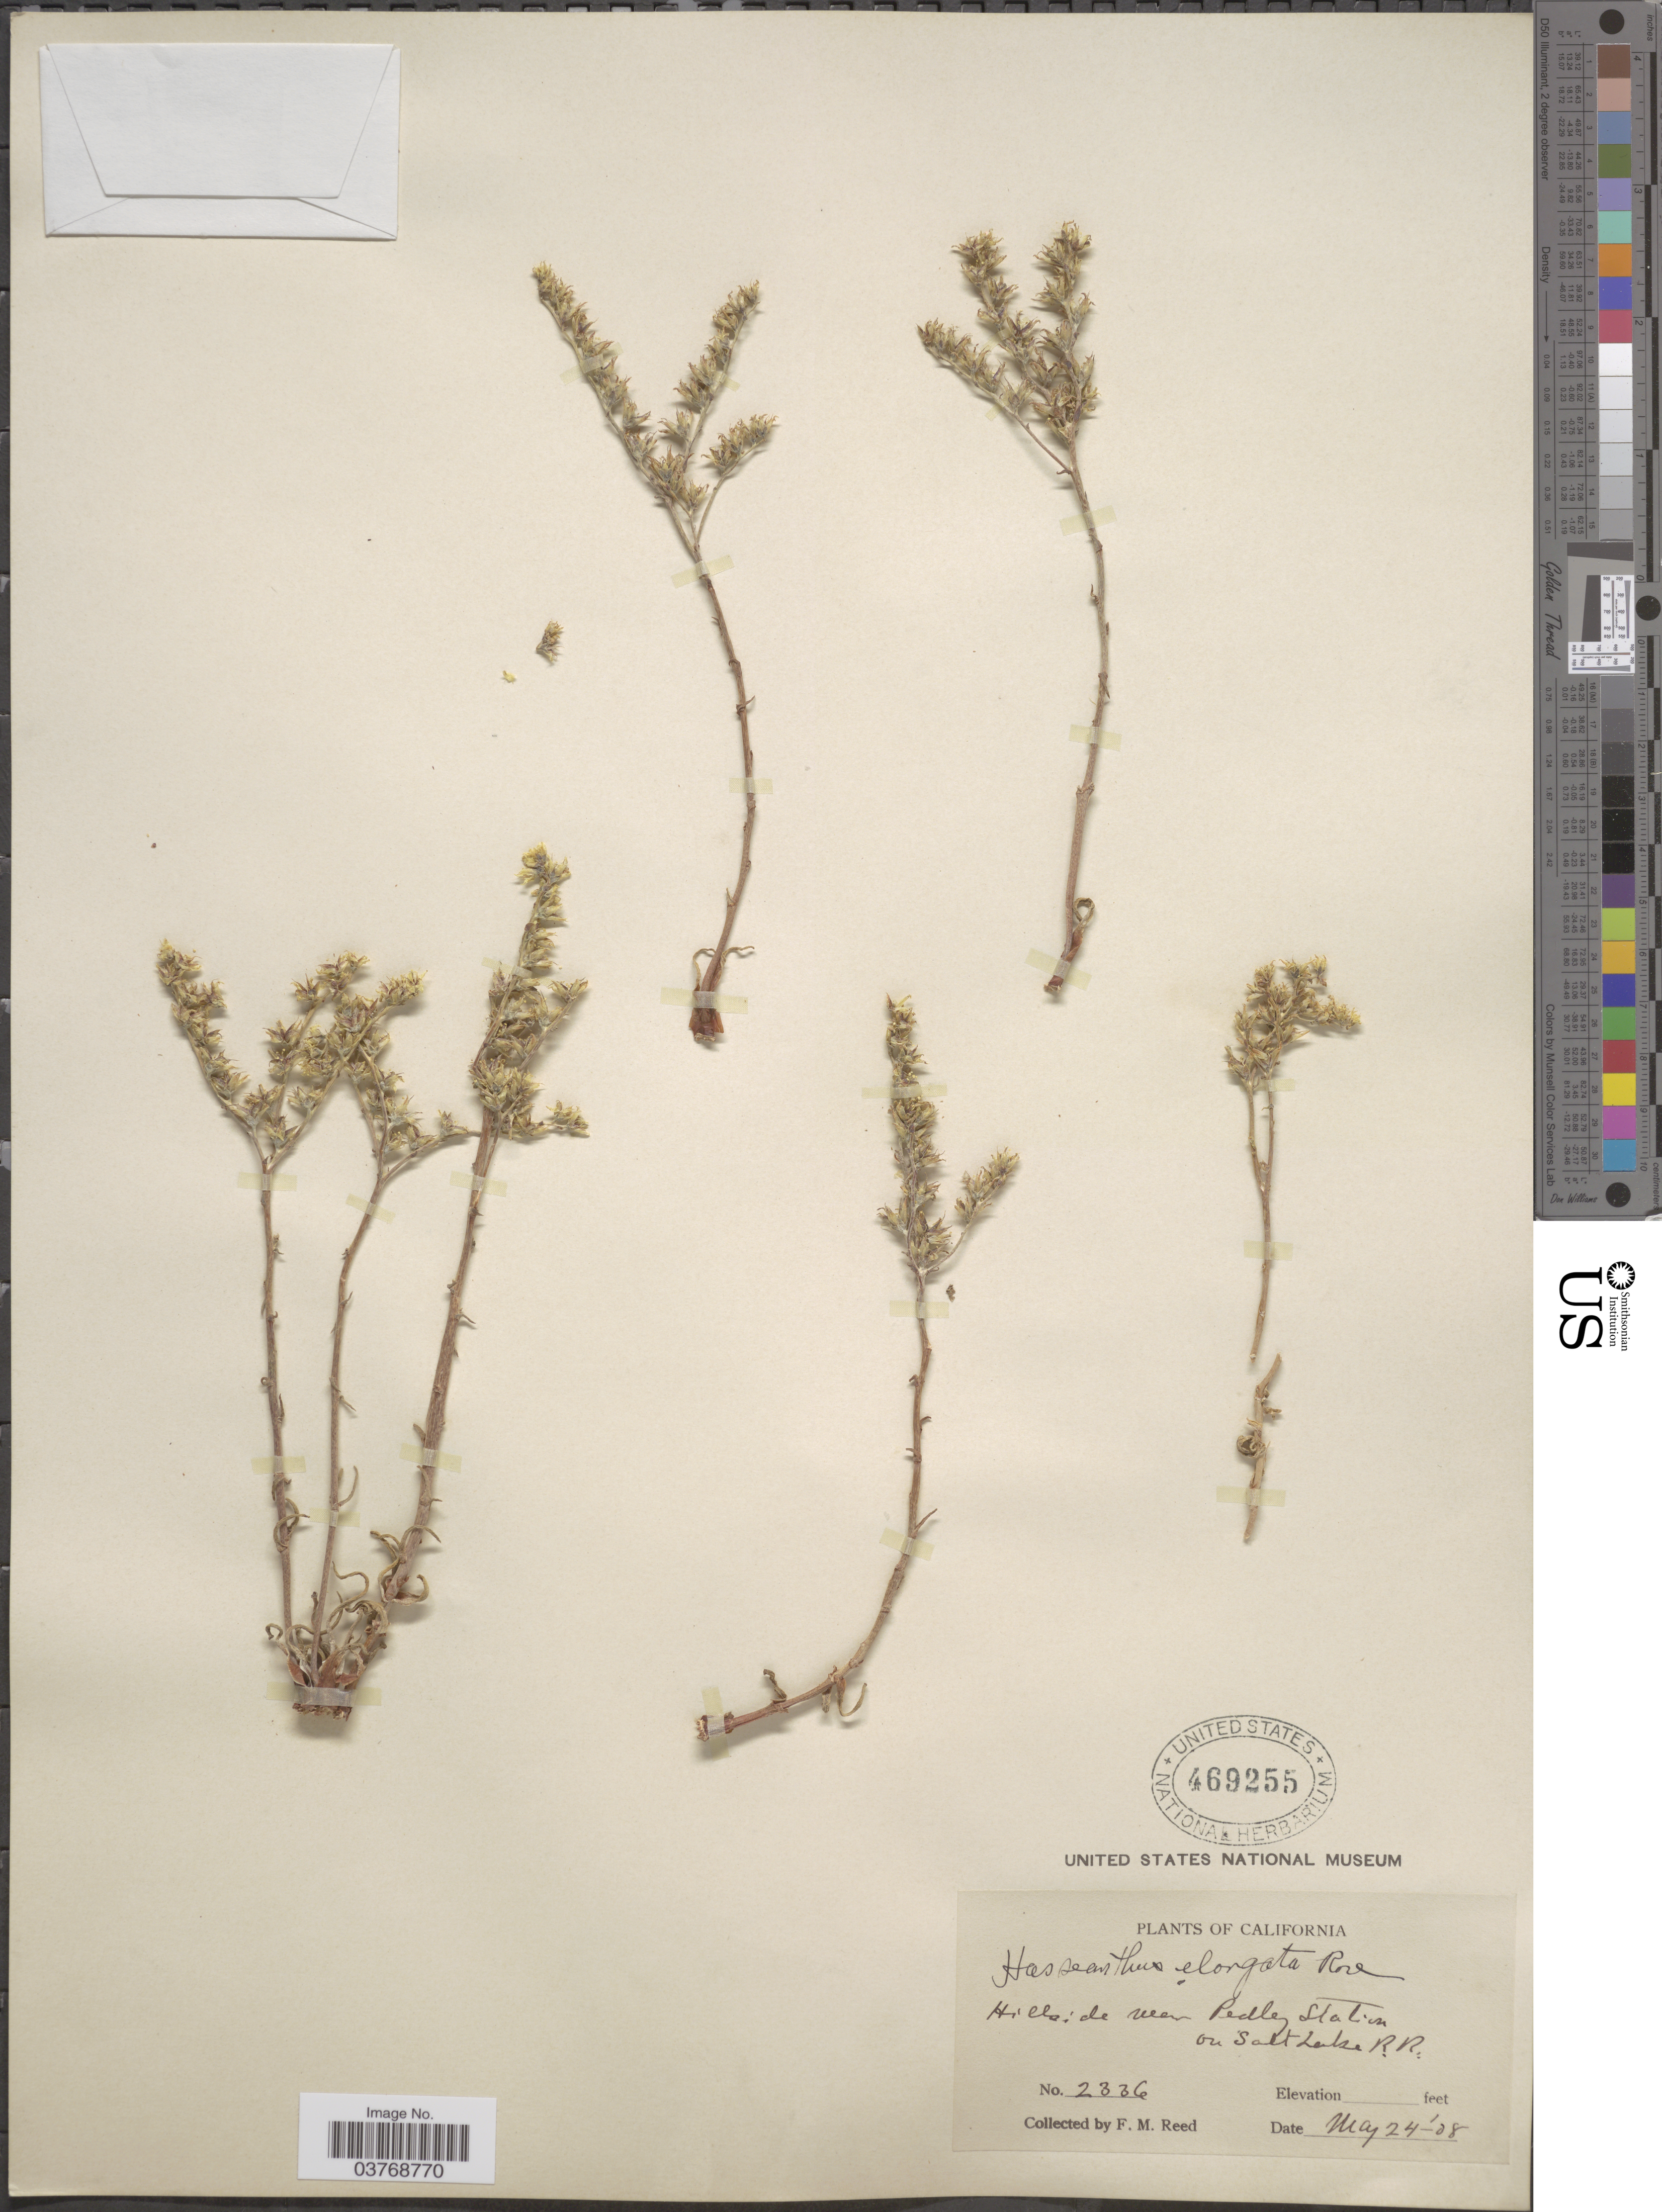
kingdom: Plantae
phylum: Tracheophyta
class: Magnoliopsida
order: Saxifragales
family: Crassulaceae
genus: Dudleya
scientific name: Dudleya multicaulis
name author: (Rose) Moran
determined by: Strong, Mark T., (BOT), Smithsonian Institution - National Museum of Natural History (UNITED STATES)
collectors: F. Reed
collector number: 2336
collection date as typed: Transcribed d/m/y: 24/5/8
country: United States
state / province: California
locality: Hillside near Pedley Station on Salt Lake R. R.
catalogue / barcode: US 469255